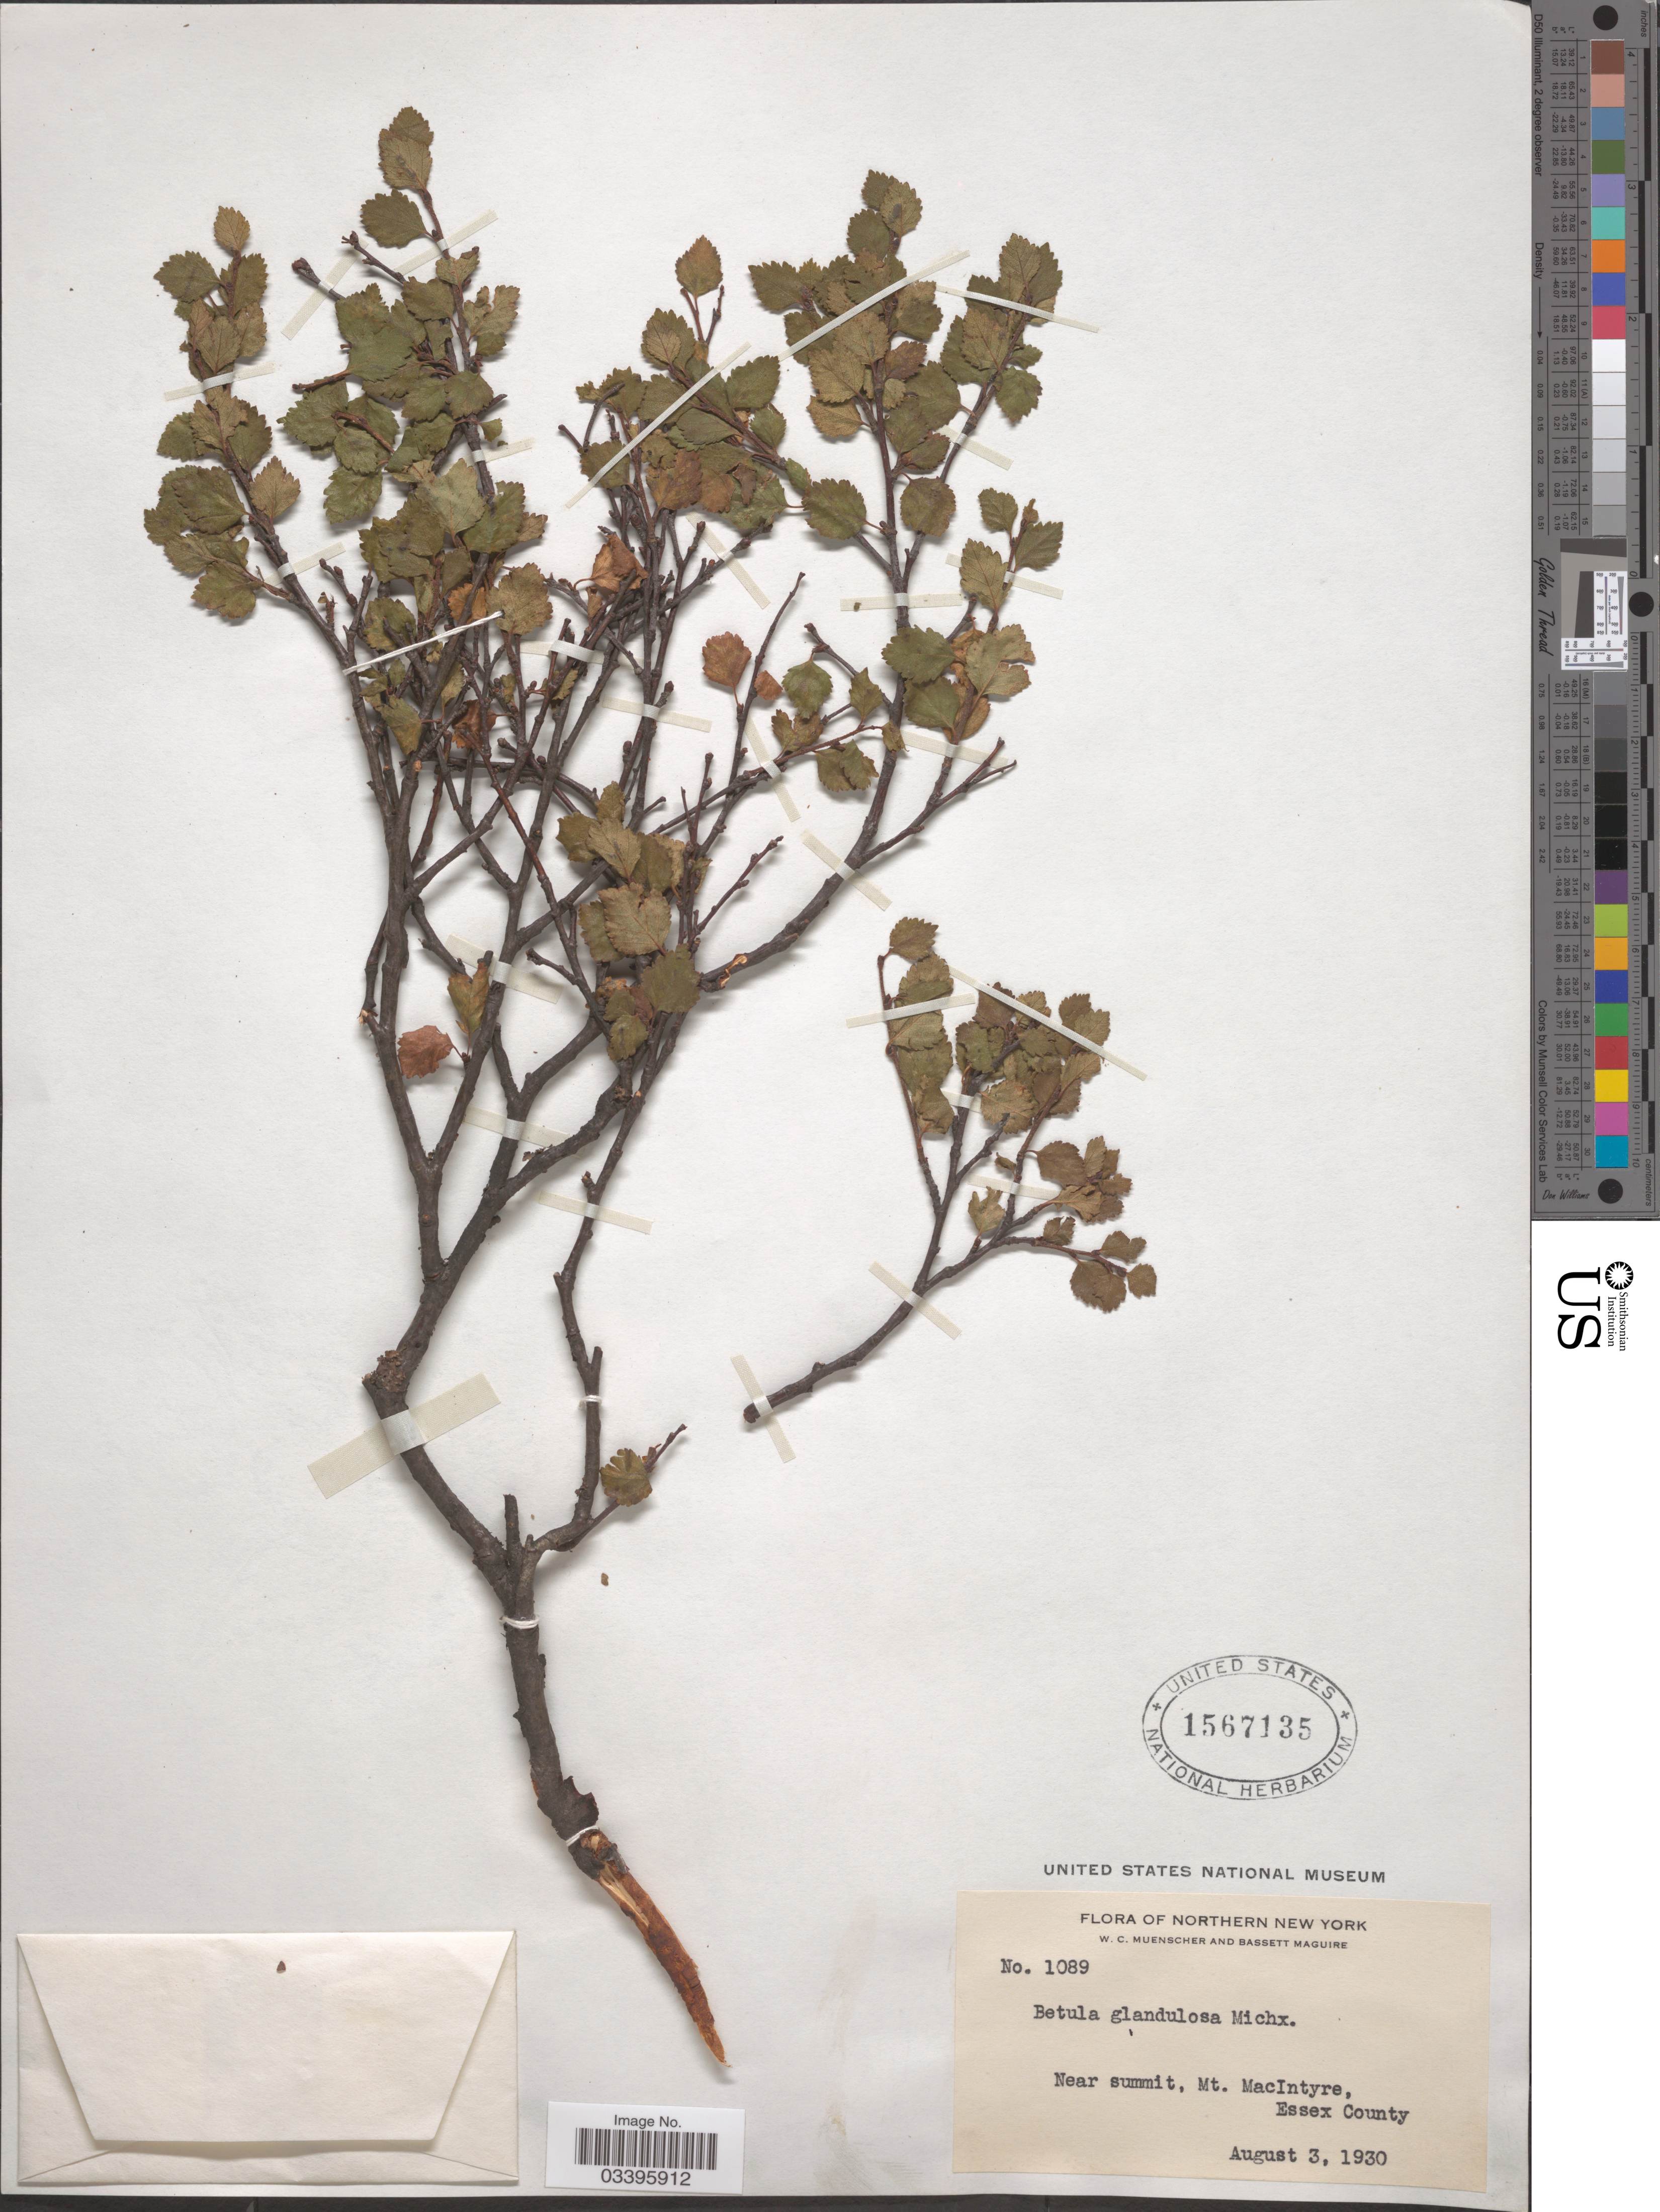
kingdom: Plantae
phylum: Tracheophyta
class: Magnoliopsida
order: Fagales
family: Betulaceae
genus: Betula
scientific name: Betula minor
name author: (Tuck.) Fernald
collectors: W. Muenscher & B. Maguire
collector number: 1089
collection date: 1930-08-03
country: United States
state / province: New York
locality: Northern New York. Near summit, Mt. MacIntyre, Essex County.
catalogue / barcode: US 1567135